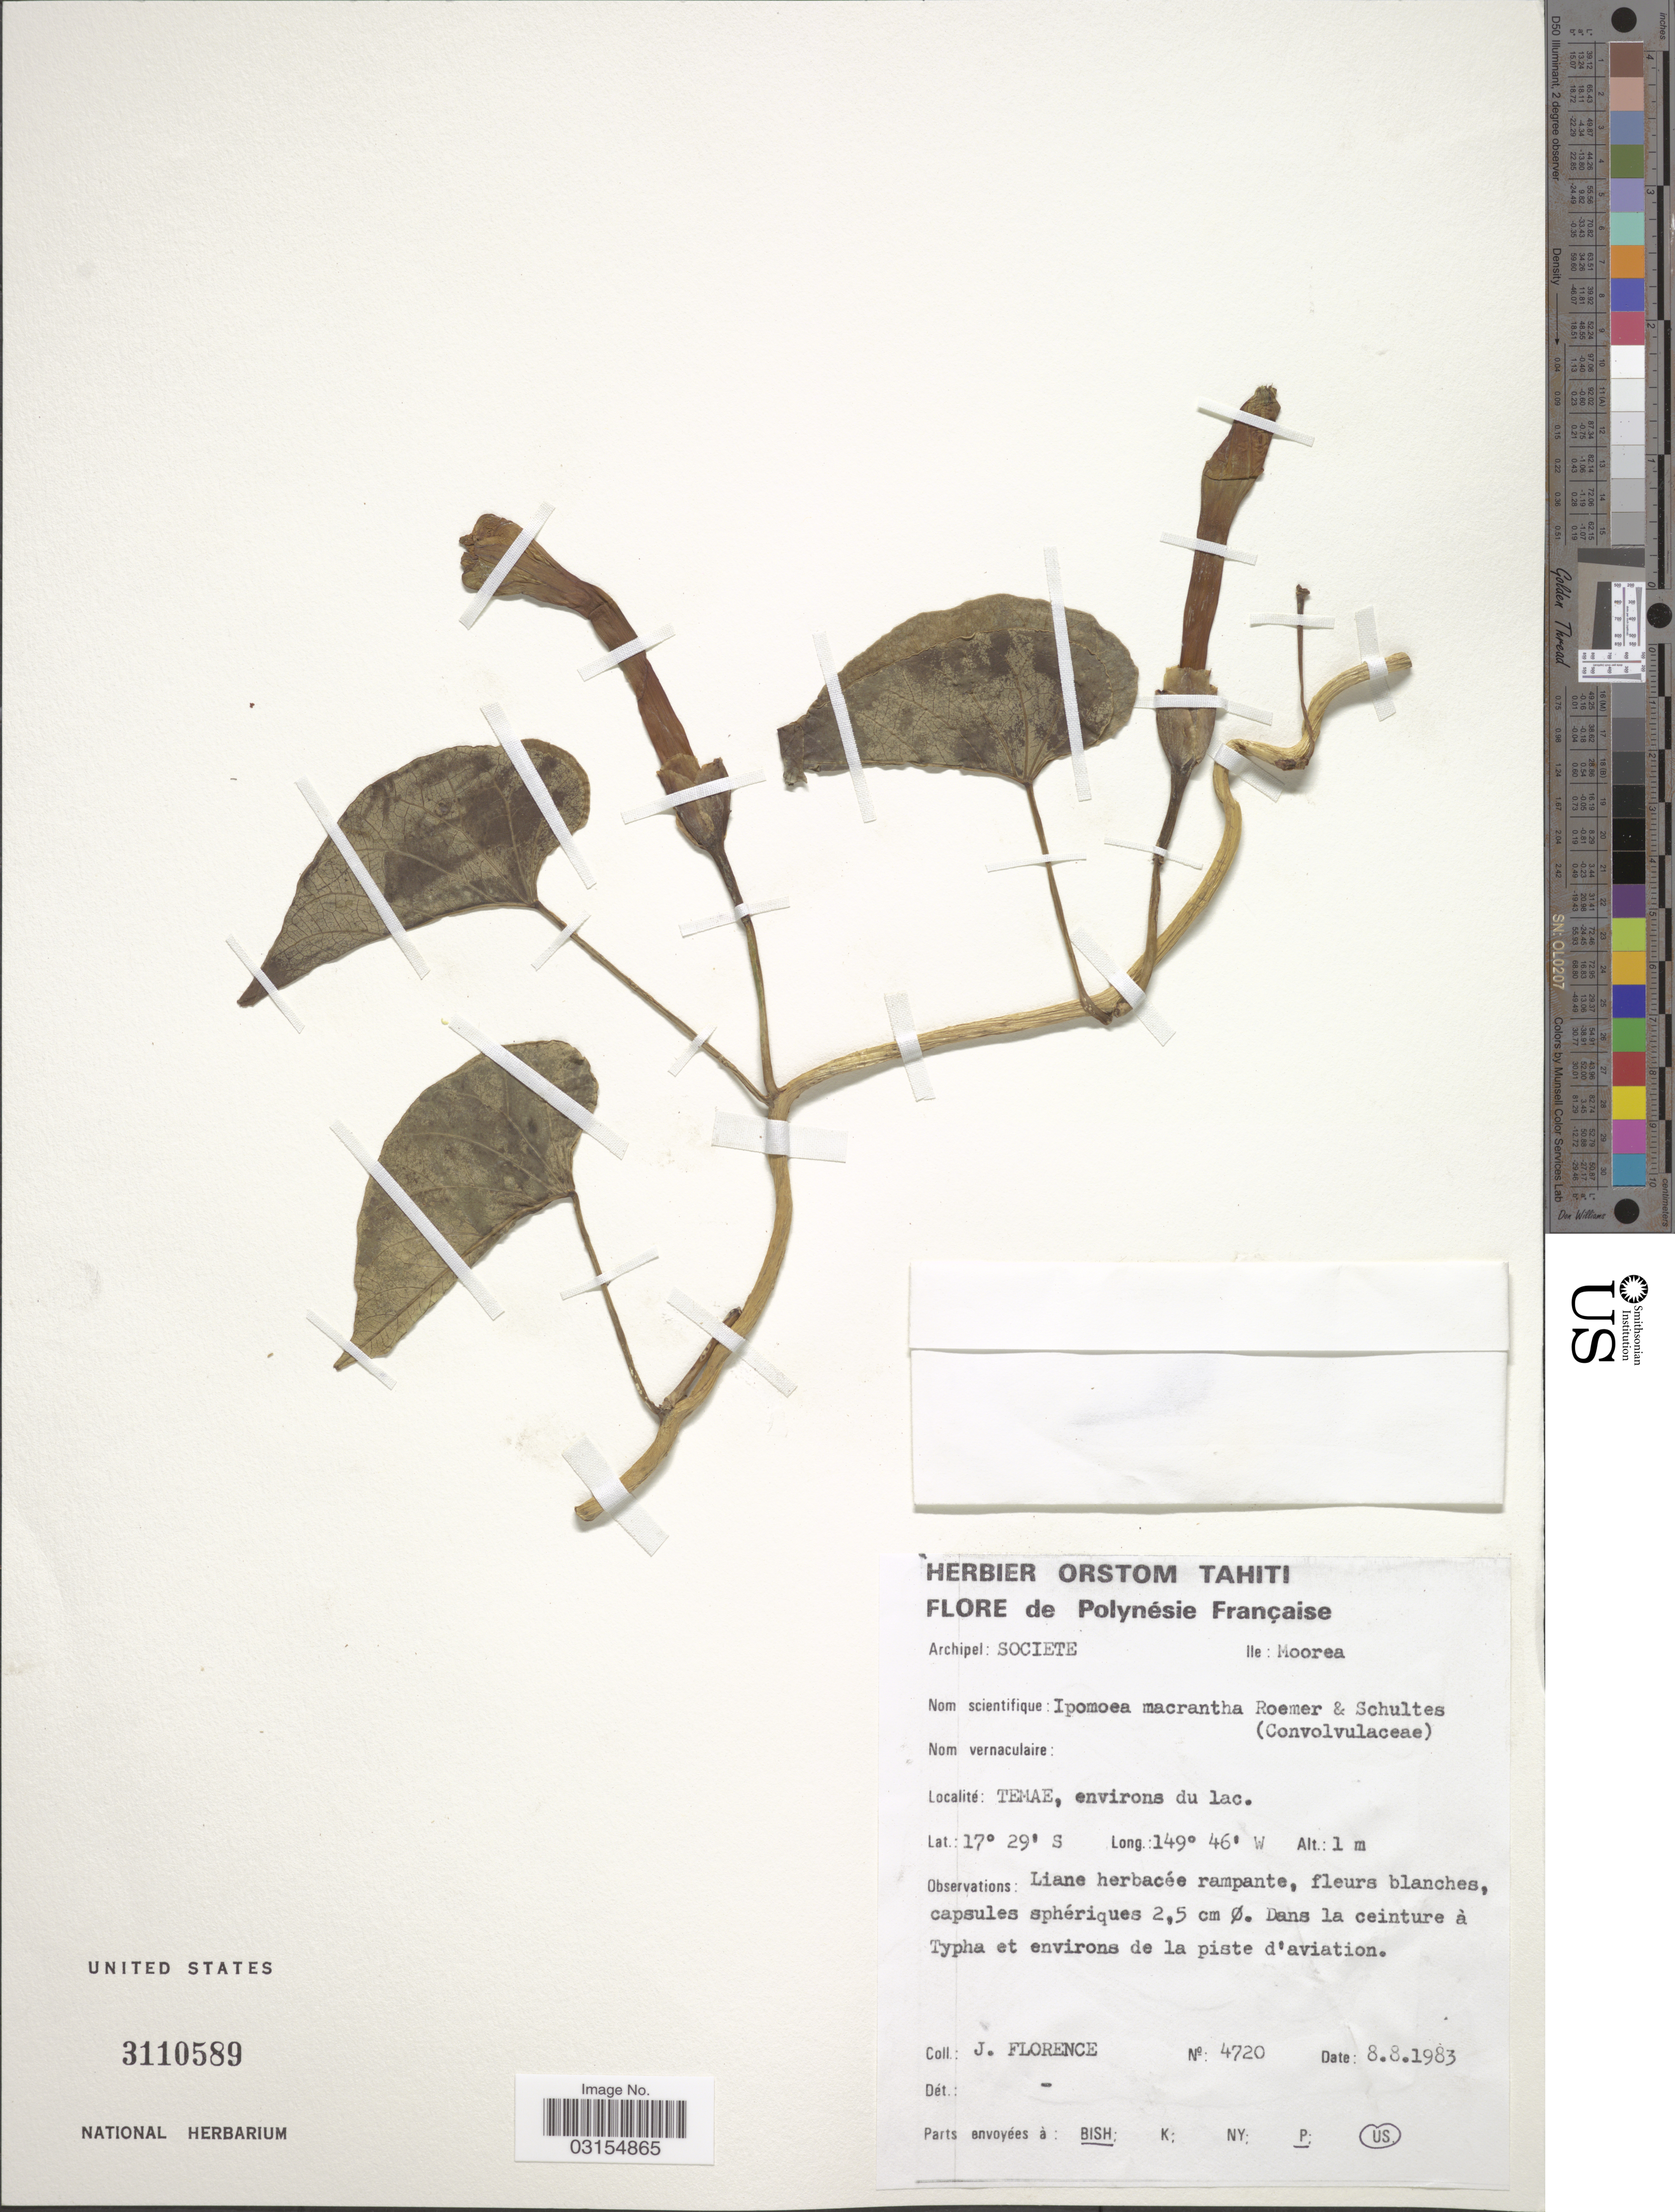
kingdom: Plantae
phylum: Tracheophyta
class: Magnoliopsida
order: Solanales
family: Convolvulaceae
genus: Ipomoea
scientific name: Ipomoea violacea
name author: L.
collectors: J. Florence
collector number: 4720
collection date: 1983-08-08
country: French Polynesia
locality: Polynésie Française. Archipel: Societe, Ile: Moorea. Temae, environs du Lac.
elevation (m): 1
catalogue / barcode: US 3110589